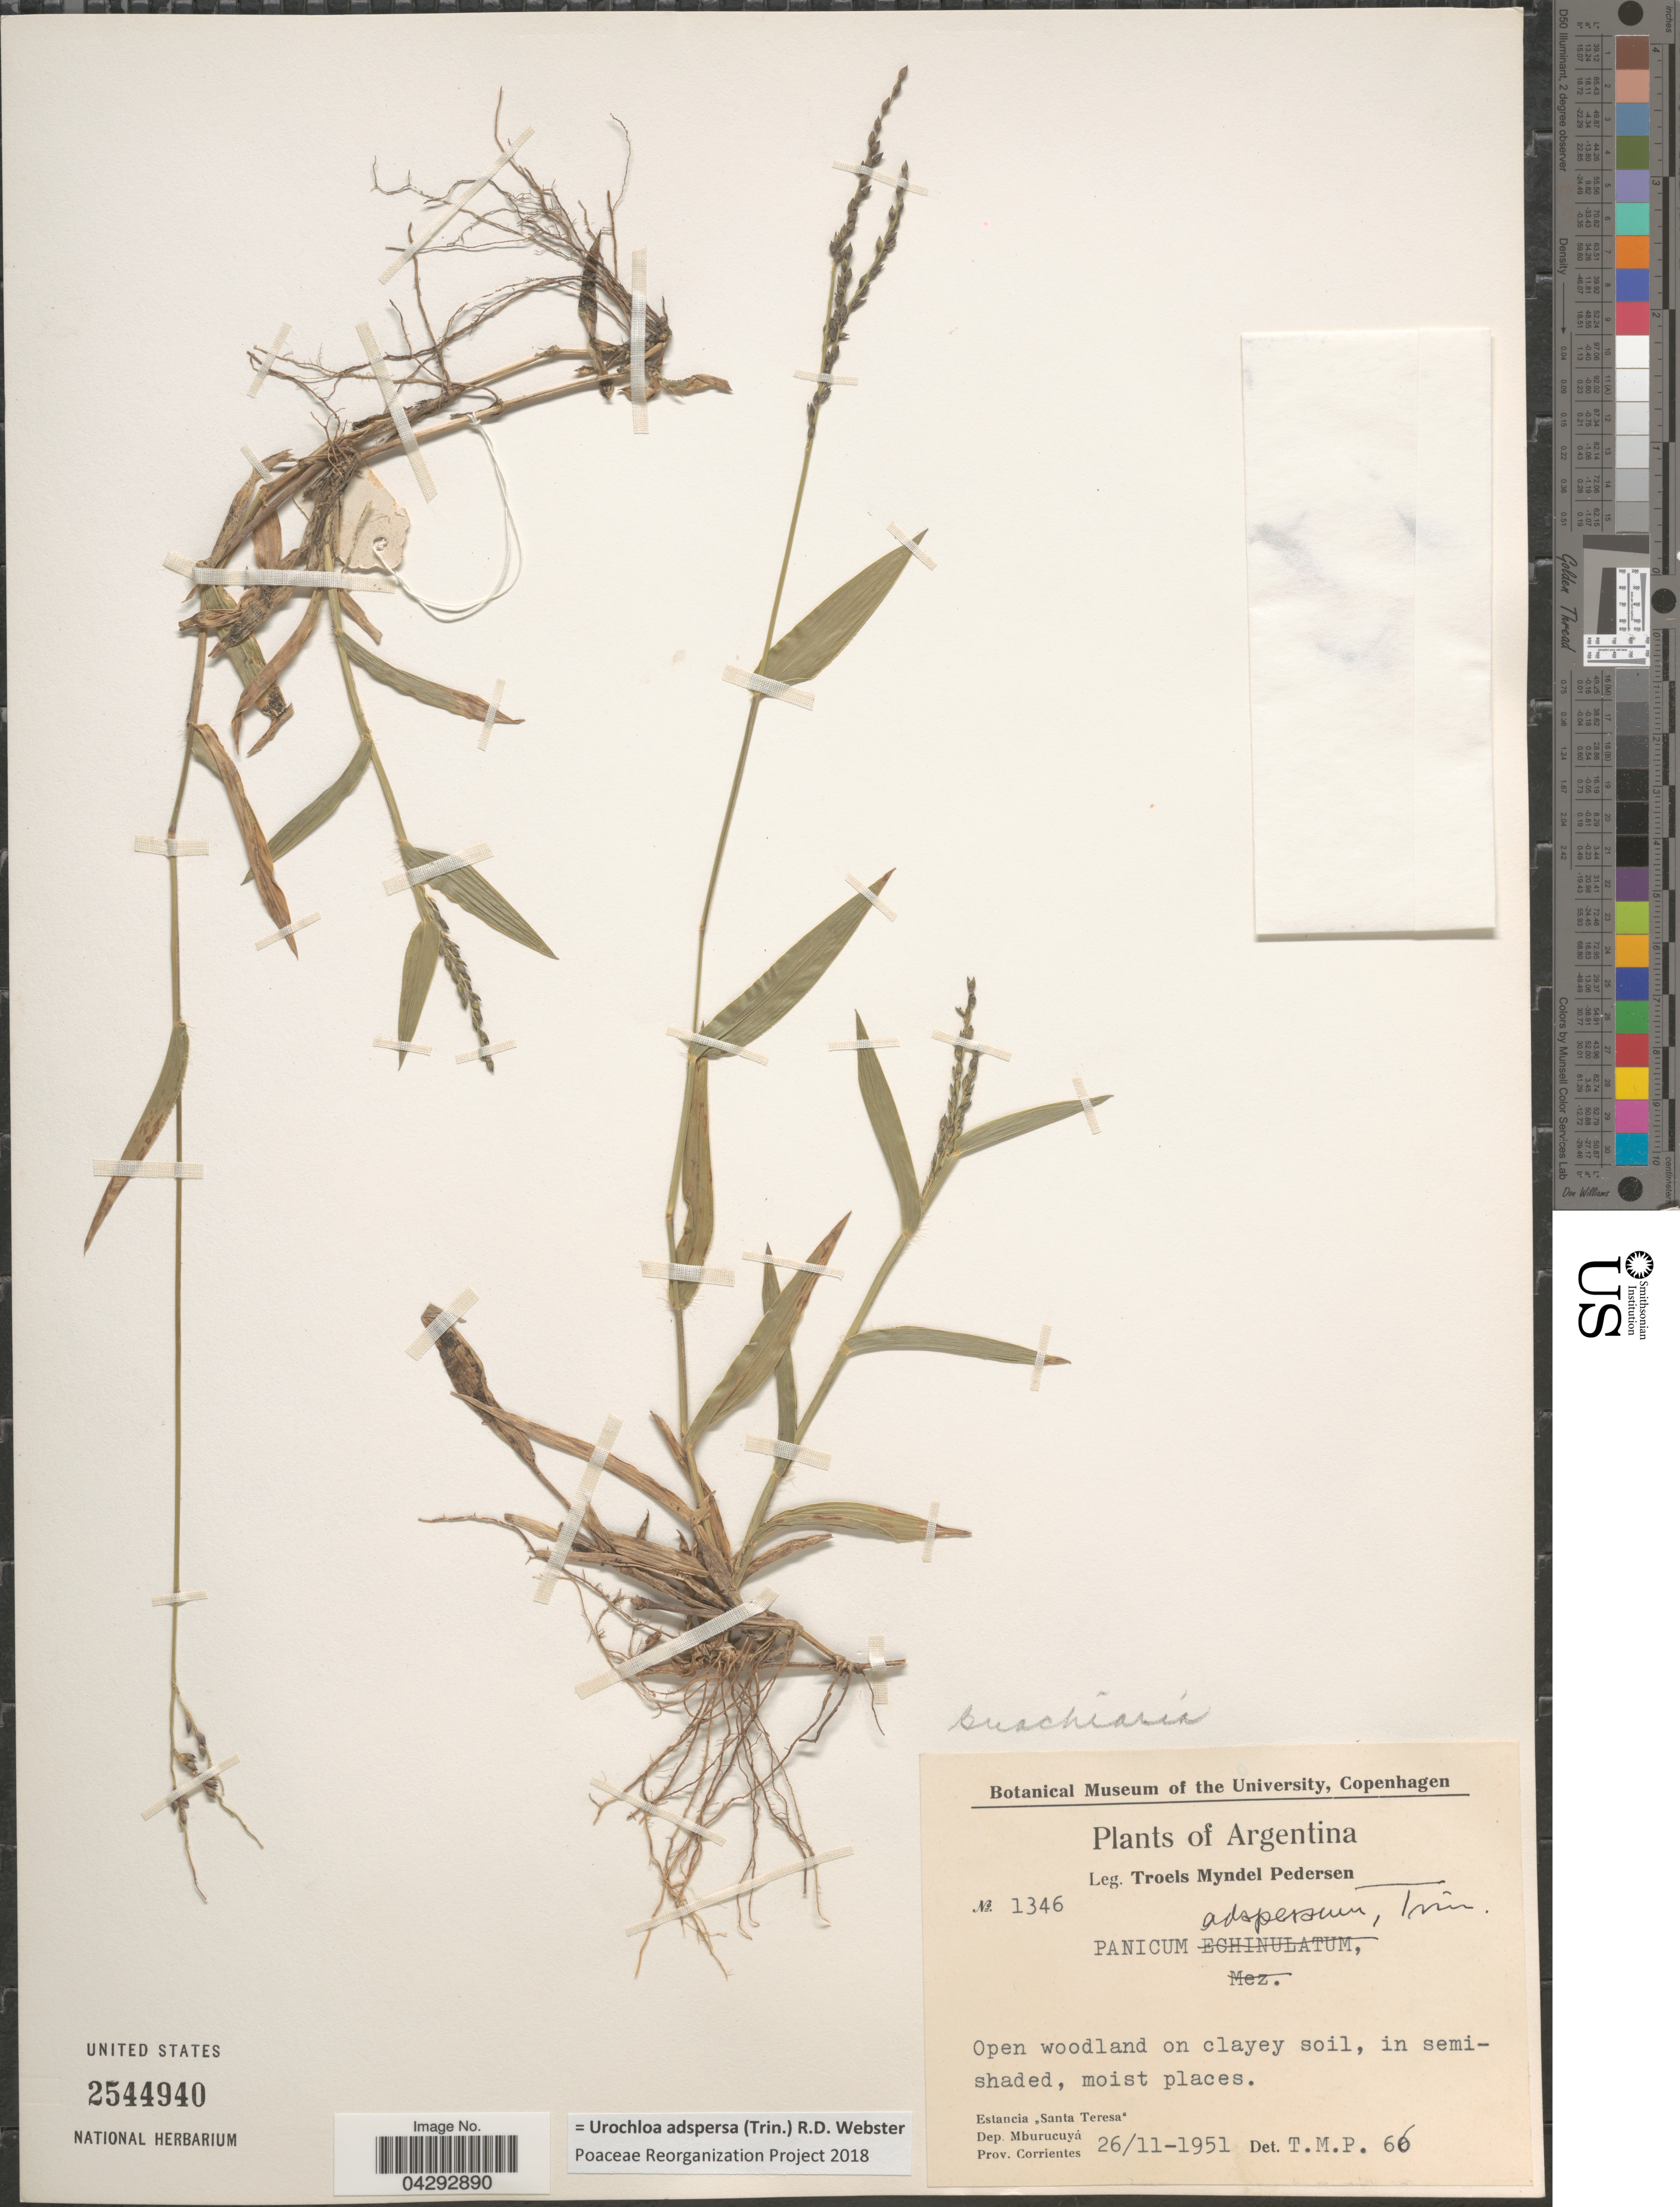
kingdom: Plantae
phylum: Tracheophyta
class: Liliopsida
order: Poales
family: Poaceae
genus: Urochloa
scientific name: Urochloa adspersa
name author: (Trin.) R.D. Webster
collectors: T. Pederson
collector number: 1346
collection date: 1951-11-26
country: Argentina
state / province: Corrientes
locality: Open woodland on clayey soil, in semi-shaded, moist places. Estancia "Santa Teresa" Dep. Mburucuyá.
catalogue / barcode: US 2544940